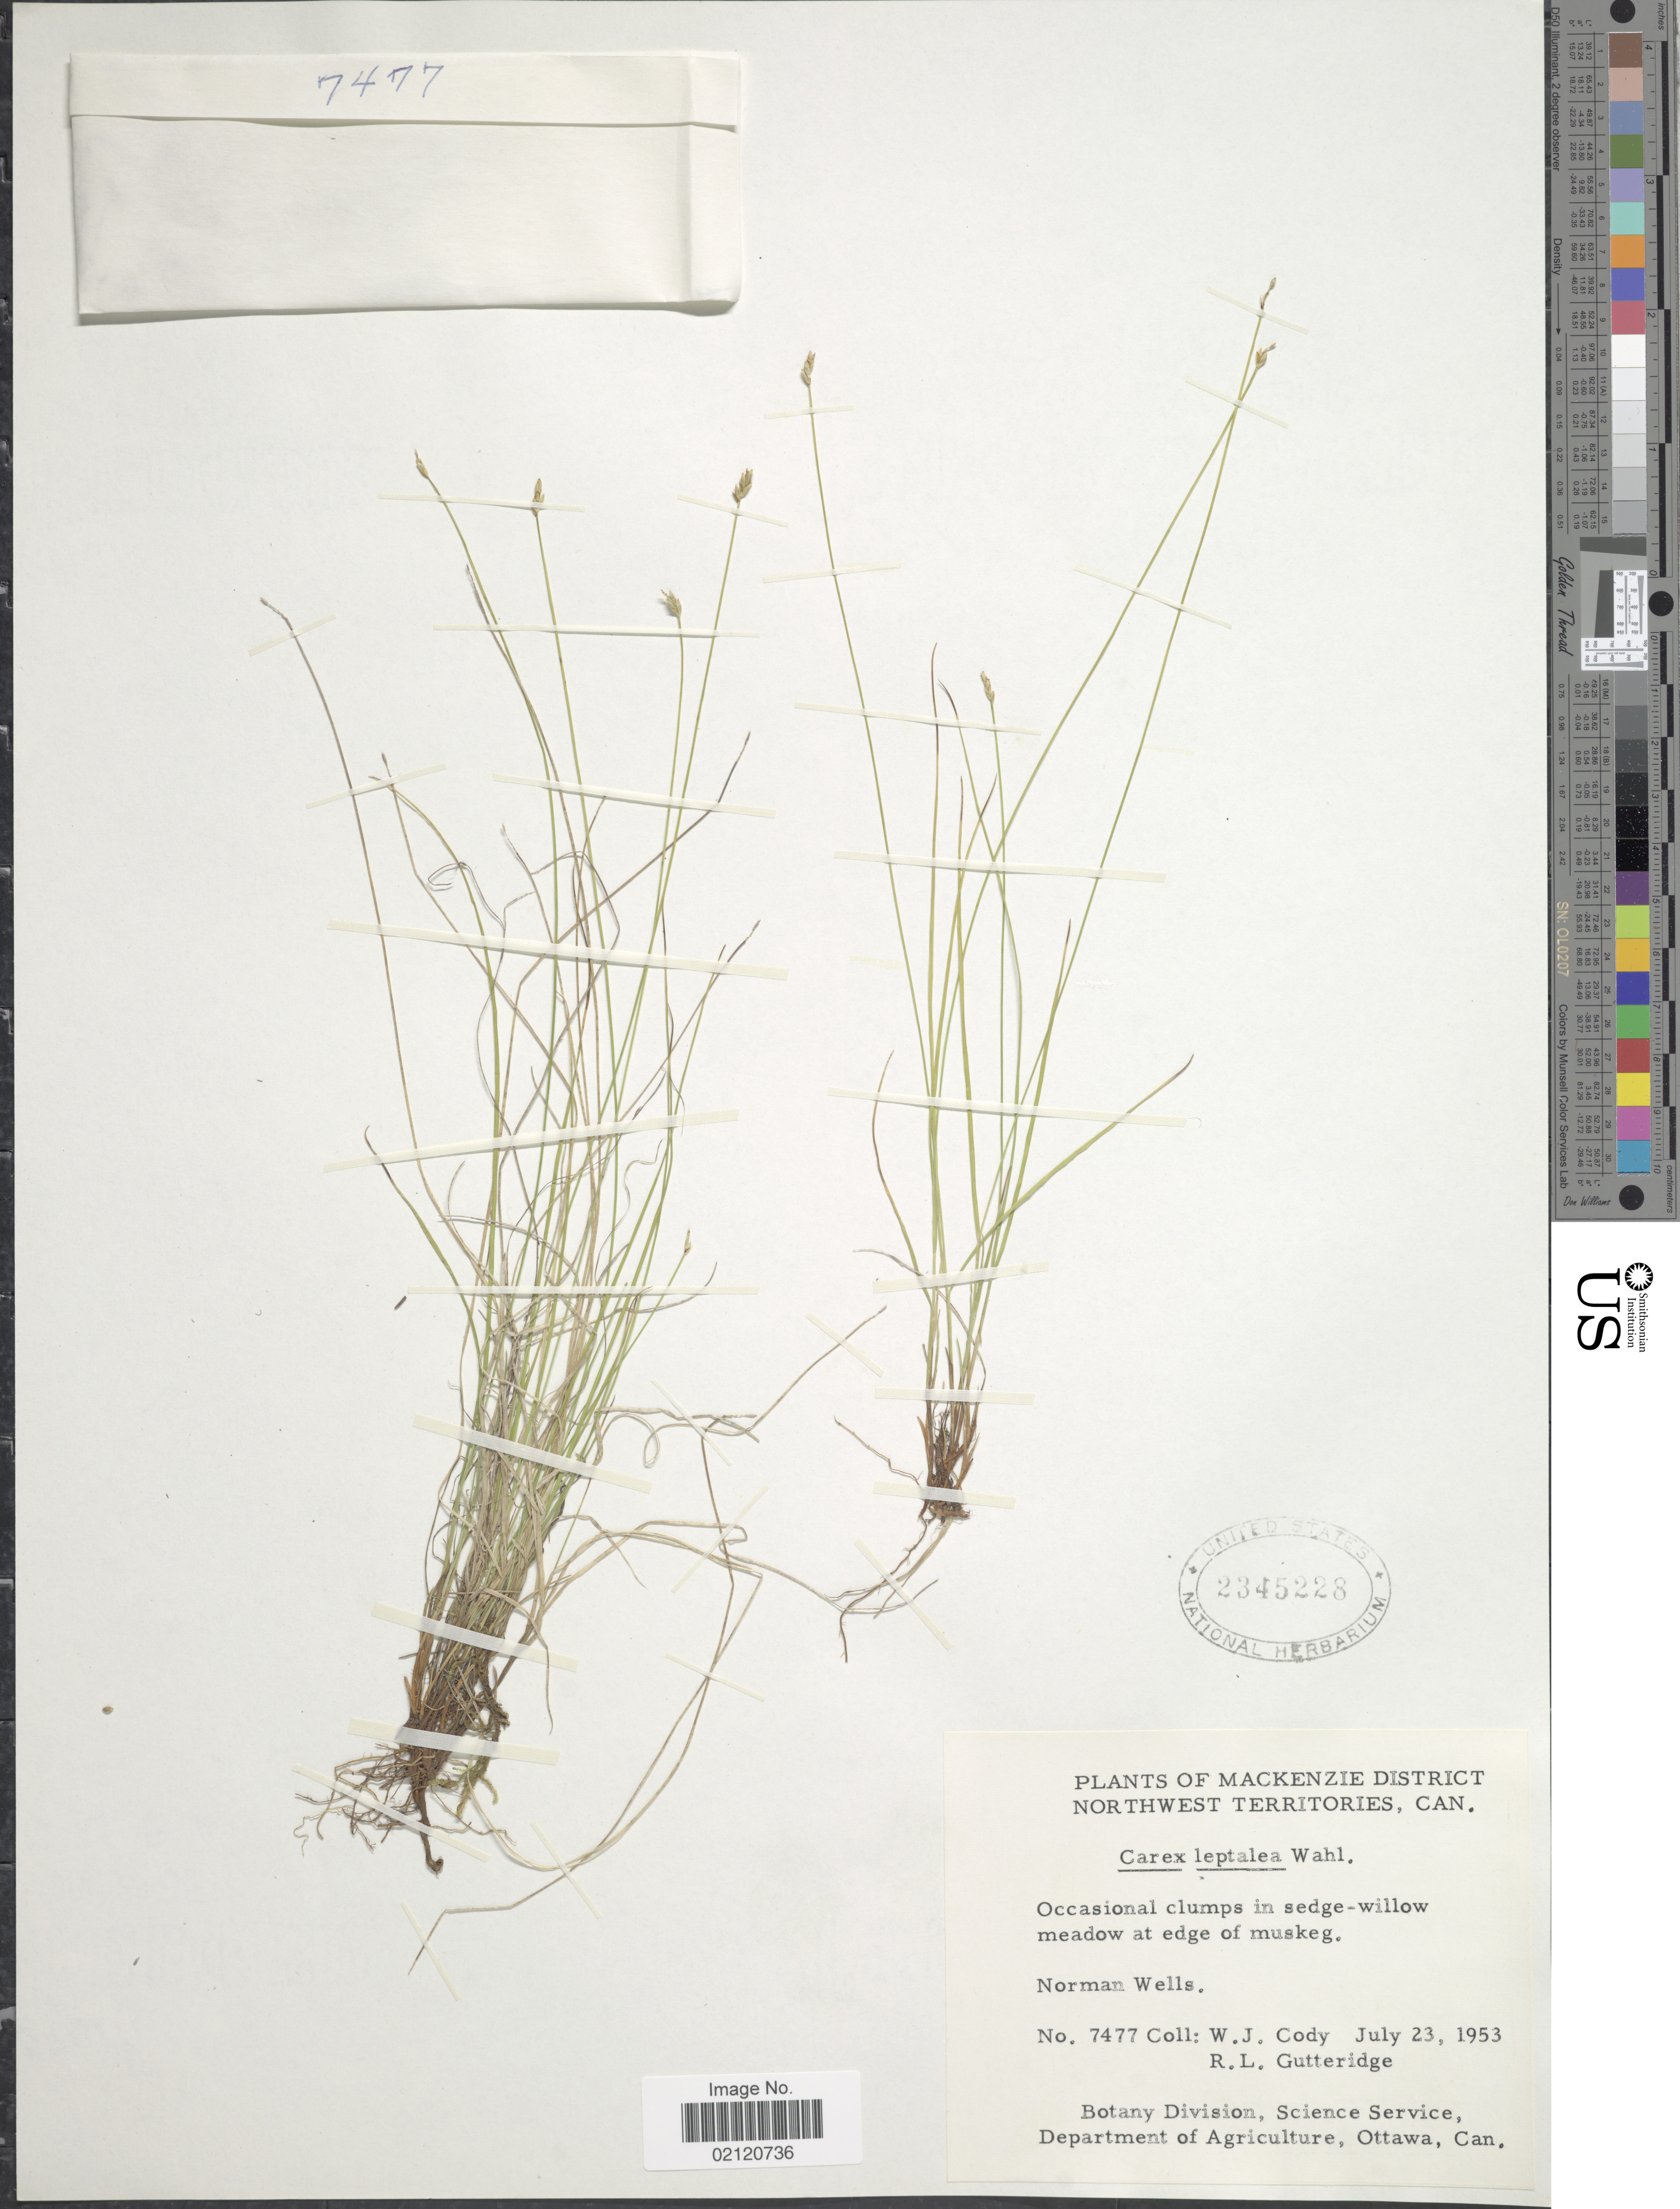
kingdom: Plantae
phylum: Tracheophyta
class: Liliopsida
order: Poales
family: Cyperaceae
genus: Carex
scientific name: Carex leptalea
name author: Wahlenb.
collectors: W. Cody & R. Gutteridge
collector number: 7477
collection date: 1953-07-23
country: Canada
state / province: Northwest Territories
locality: Mackenzie District, Norman Wells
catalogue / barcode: US 2345228